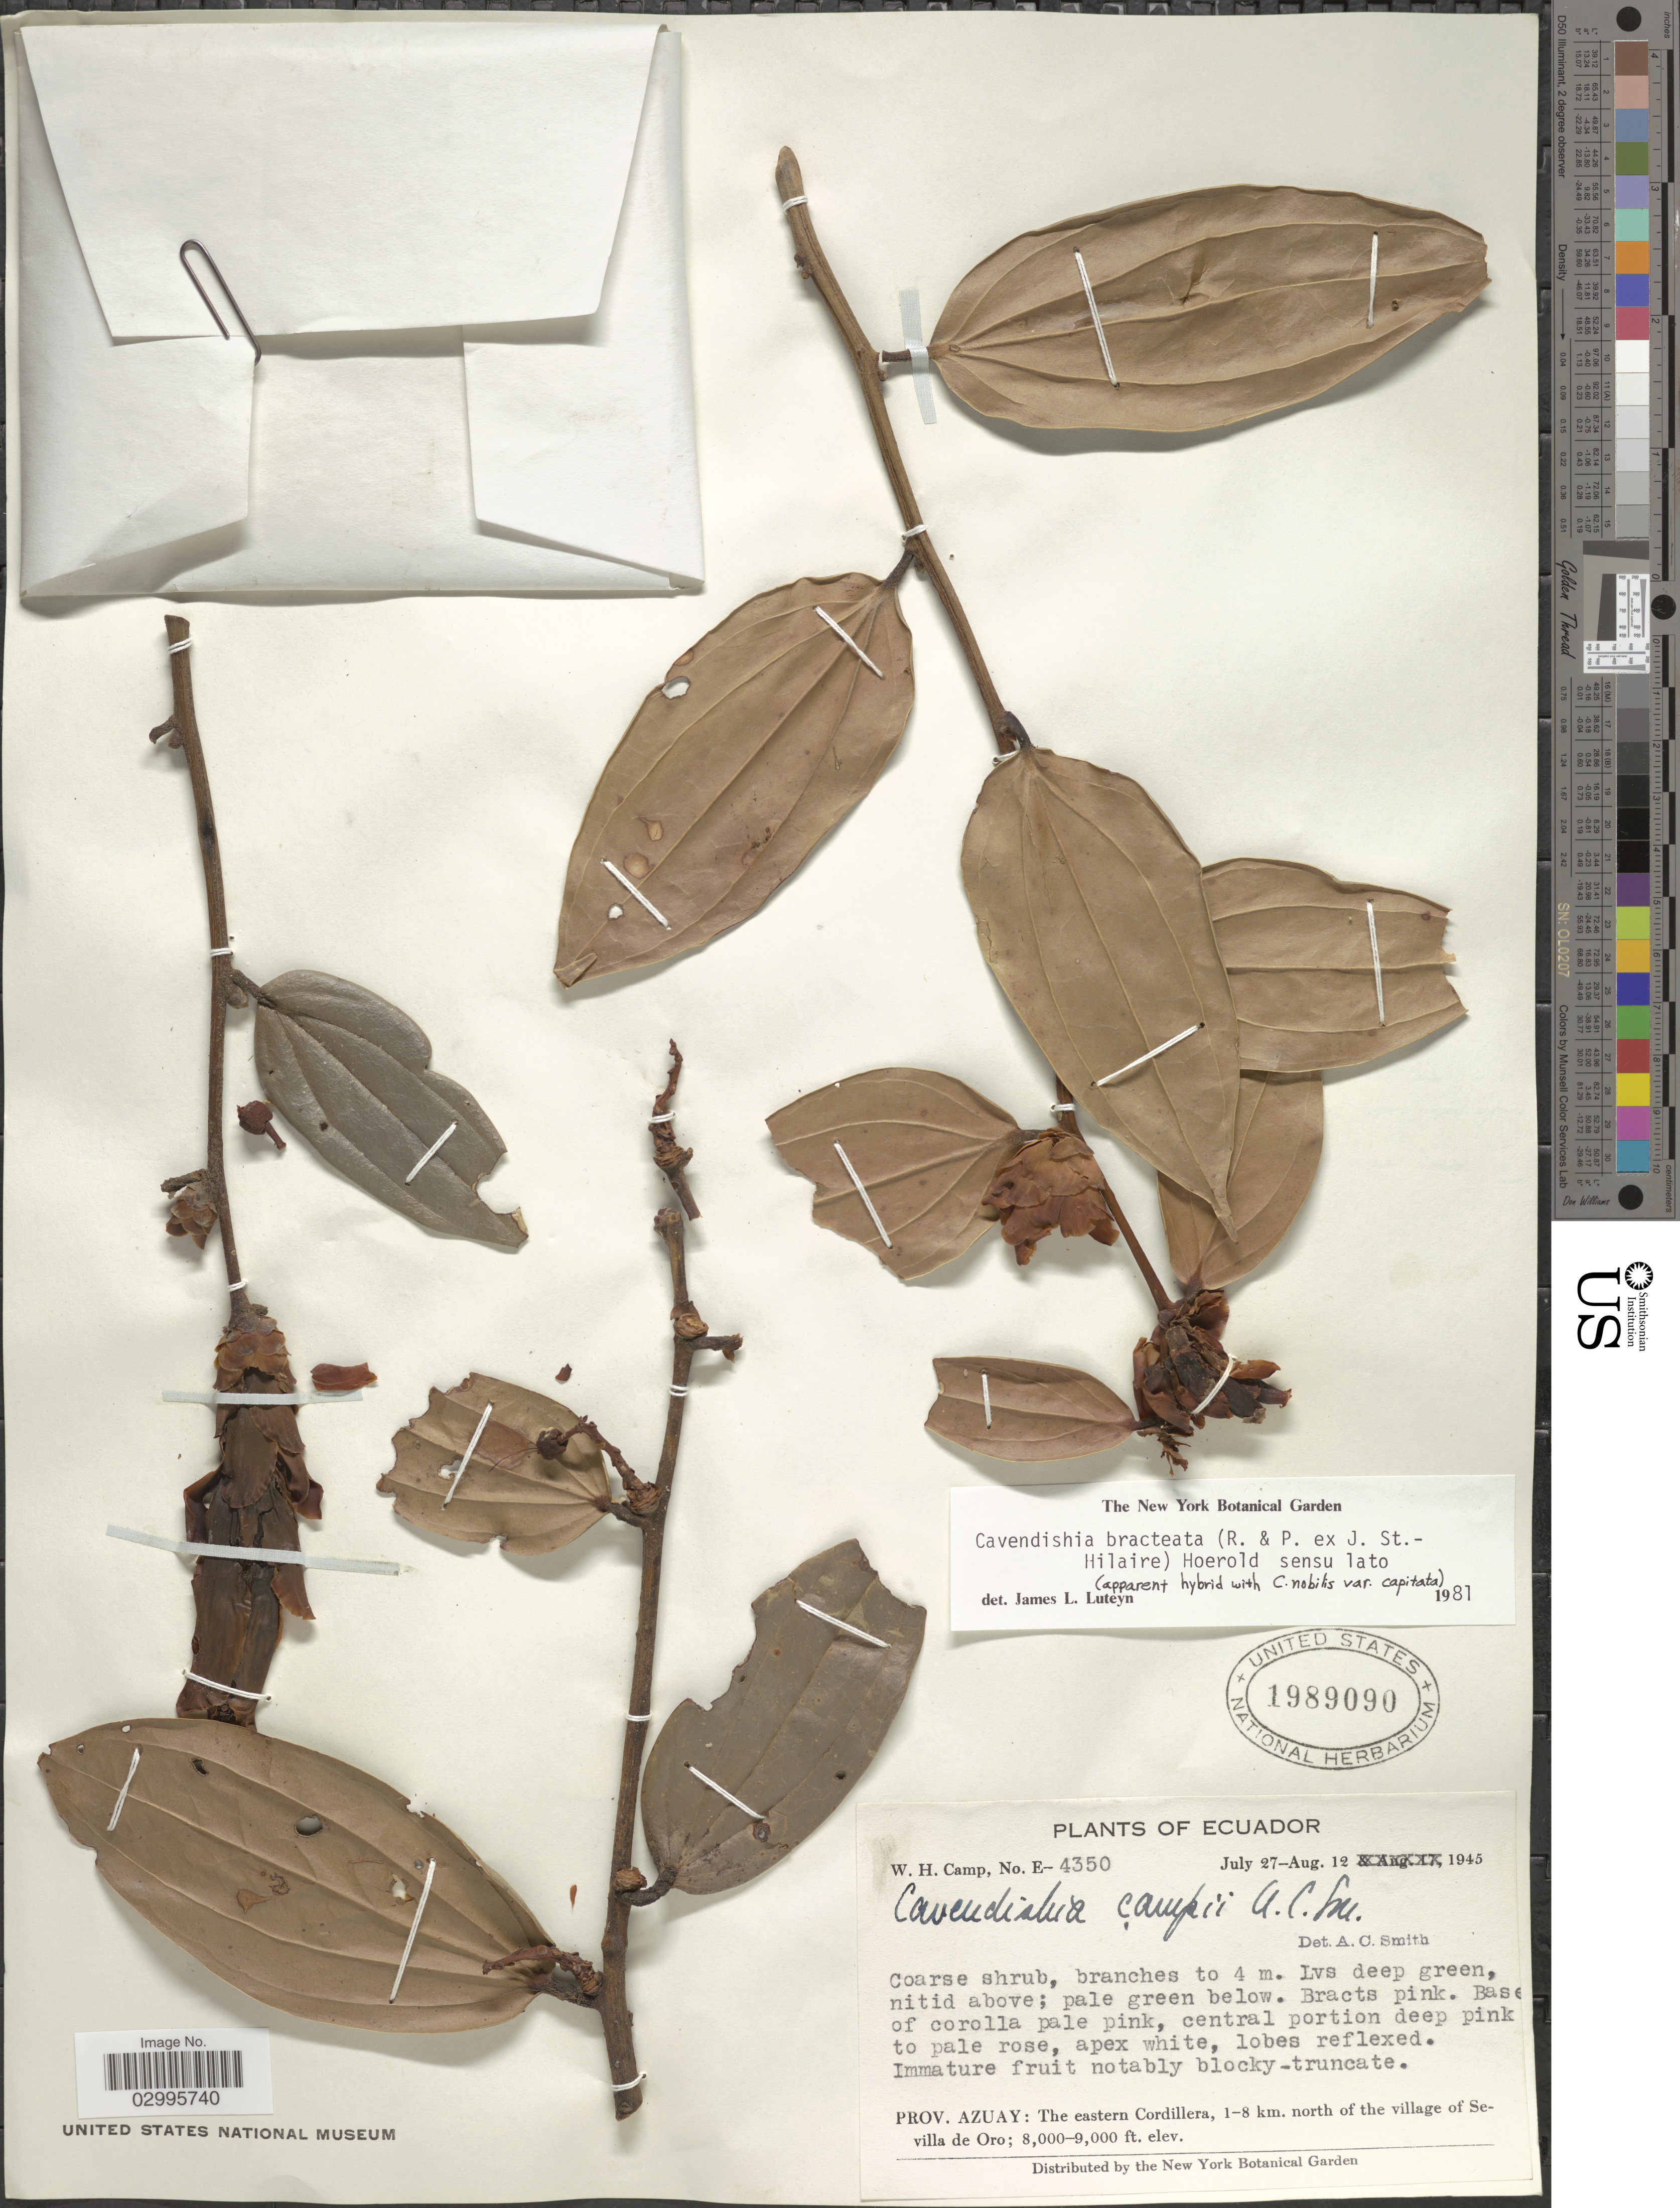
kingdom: Plantae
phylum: Tracheophyta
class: Magnoliopsida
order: Ericales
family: Ericaceae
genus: Cavendishia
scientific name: Cavendishia bracteata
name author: (Ruiz & Pav. ex J. St.-Hil.) Hoerold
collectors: W. H. Camp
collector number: E-4350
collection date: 1945-07-27/1945-08-12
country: Ecuador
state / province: Azuay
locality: The eastern Cordillera, 1-8 km. north of the village of Sevilla de Oro.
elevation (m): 2438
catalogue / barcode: US 1989090